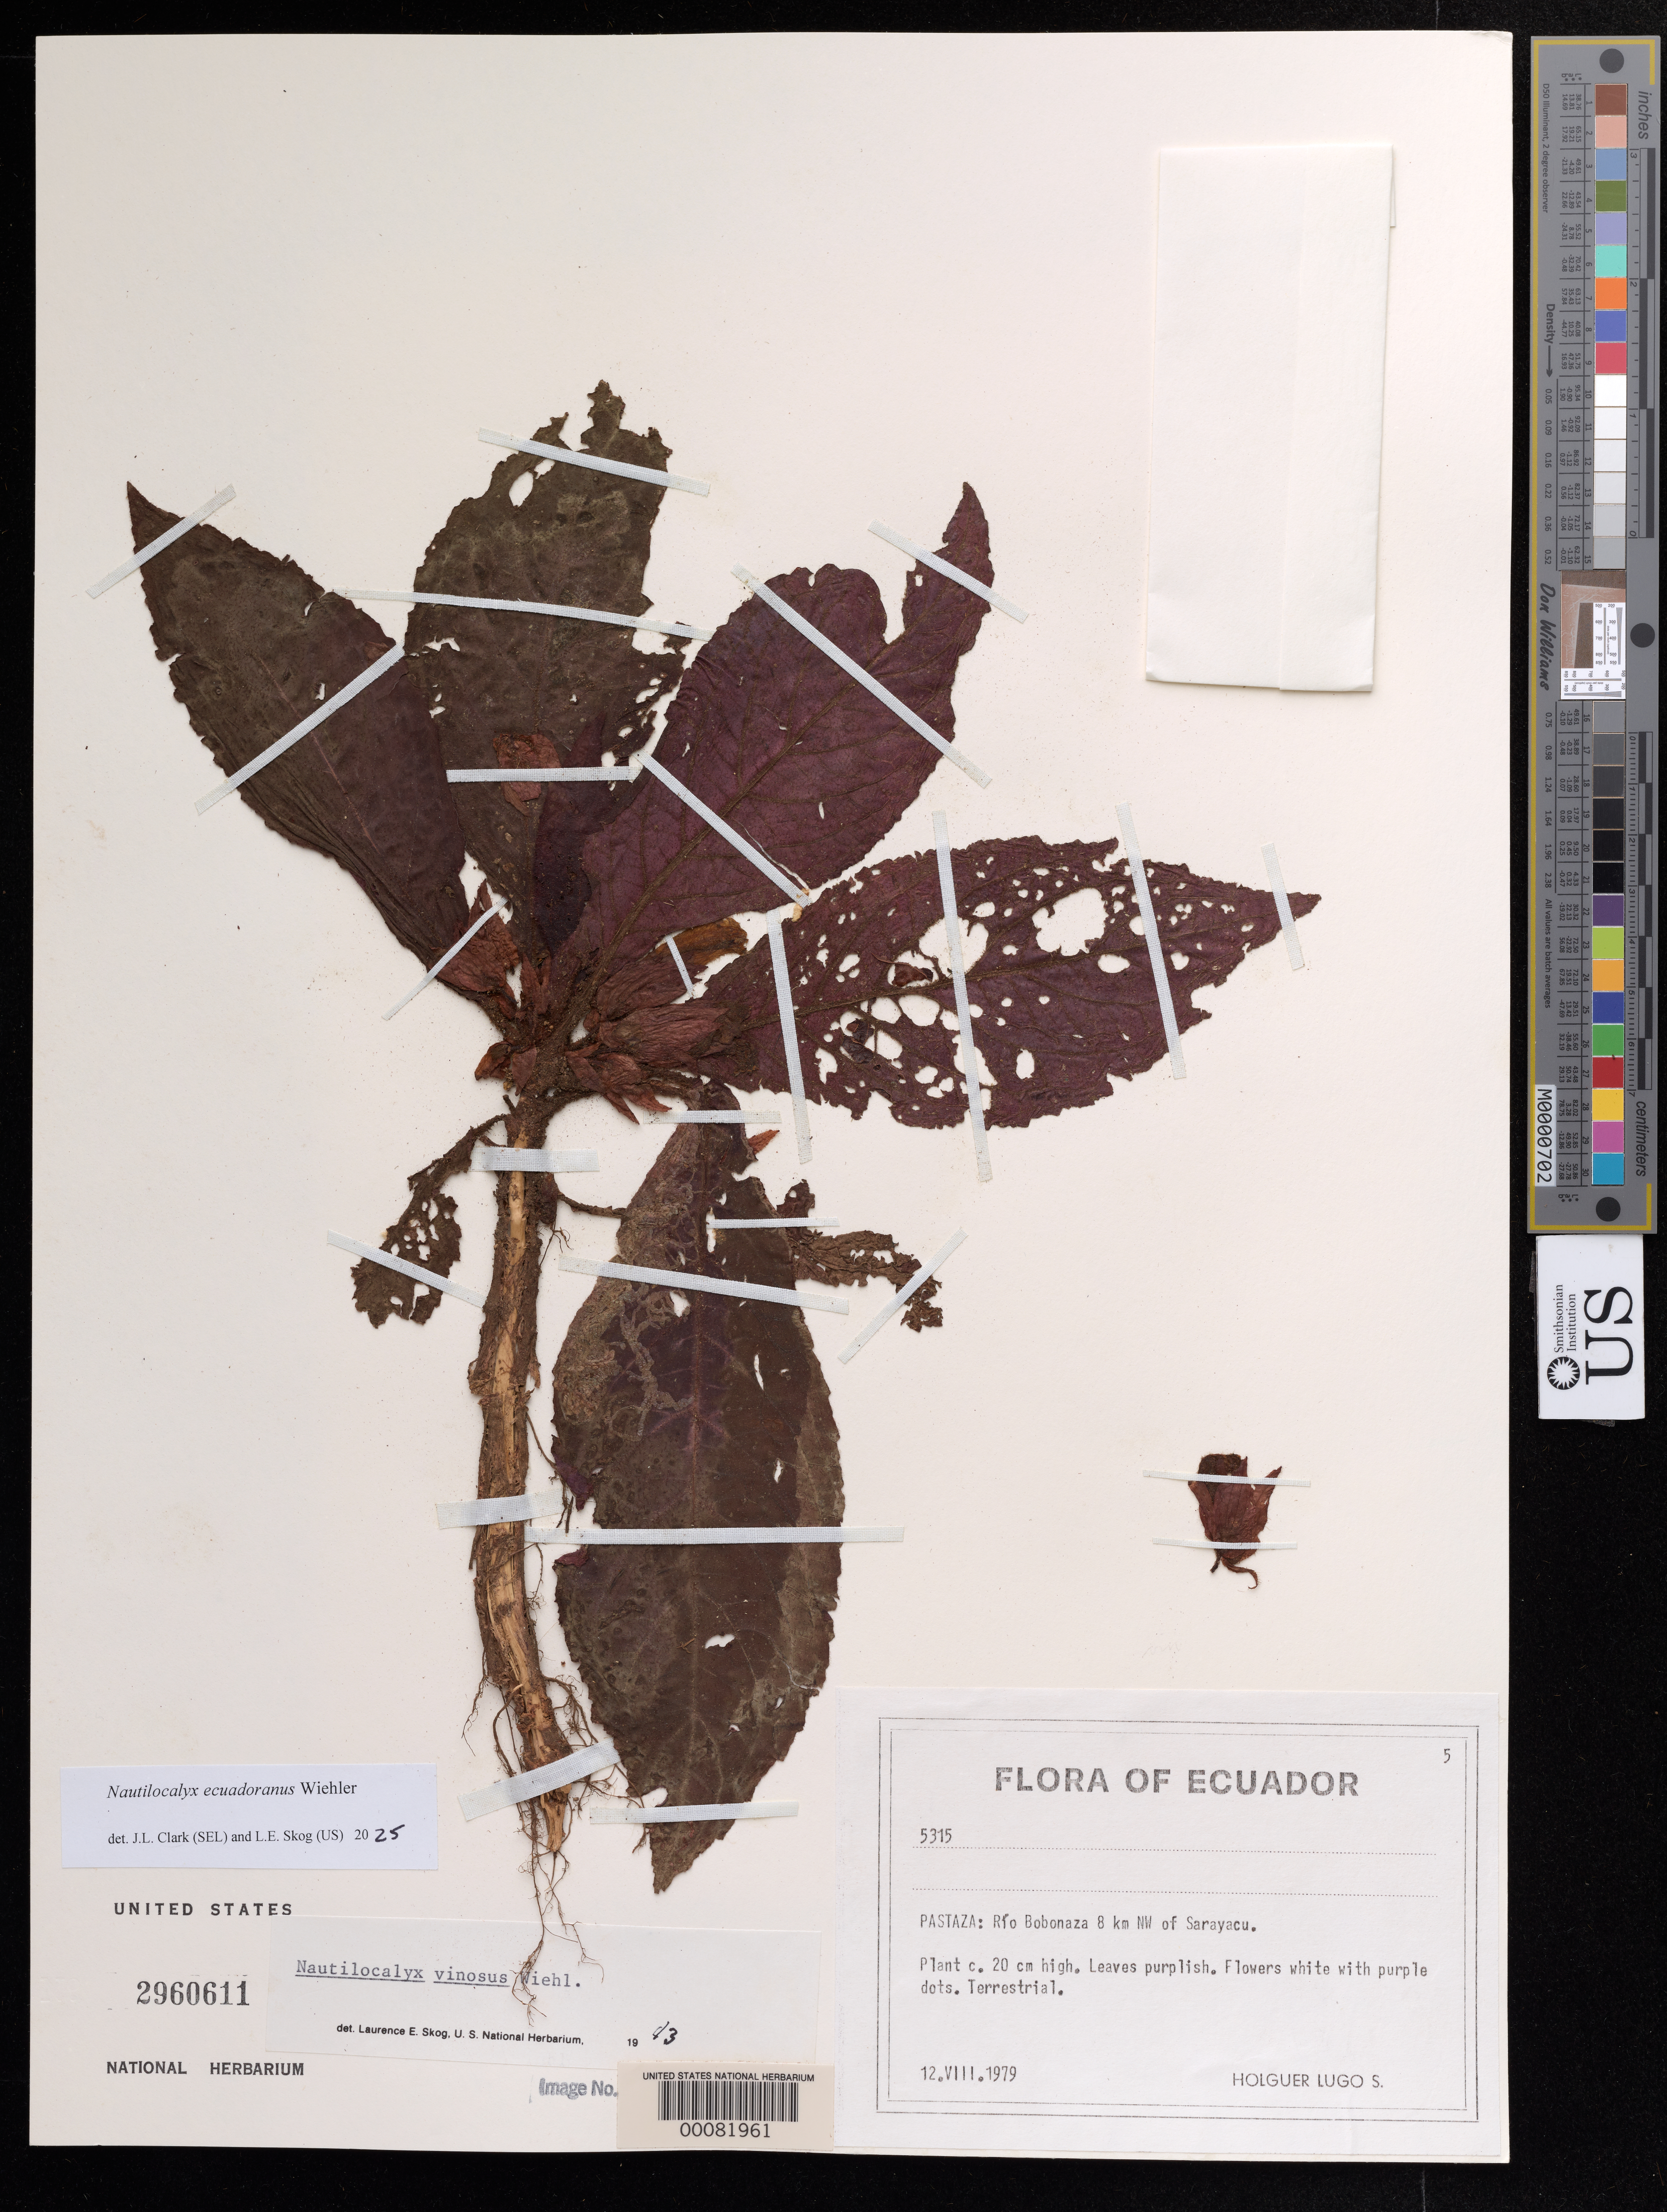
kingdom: Plantae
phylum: Tracheophyta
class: Magnoliopsida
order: Lamiales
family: Gesneriaceae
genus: Nautilocalyx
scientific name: Nautilocalyx ecuadoranus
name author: Wiehler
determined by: Clark, J. L.; Skog, Laurence E.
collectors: H. Lugo S.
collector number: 5315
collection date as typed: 12 Aug 1979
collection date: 1979-08-12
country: Ecuador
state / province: Pastaza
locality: Rio Bobonaza 8 km NW of Sarayacu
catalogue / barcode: US 2960611